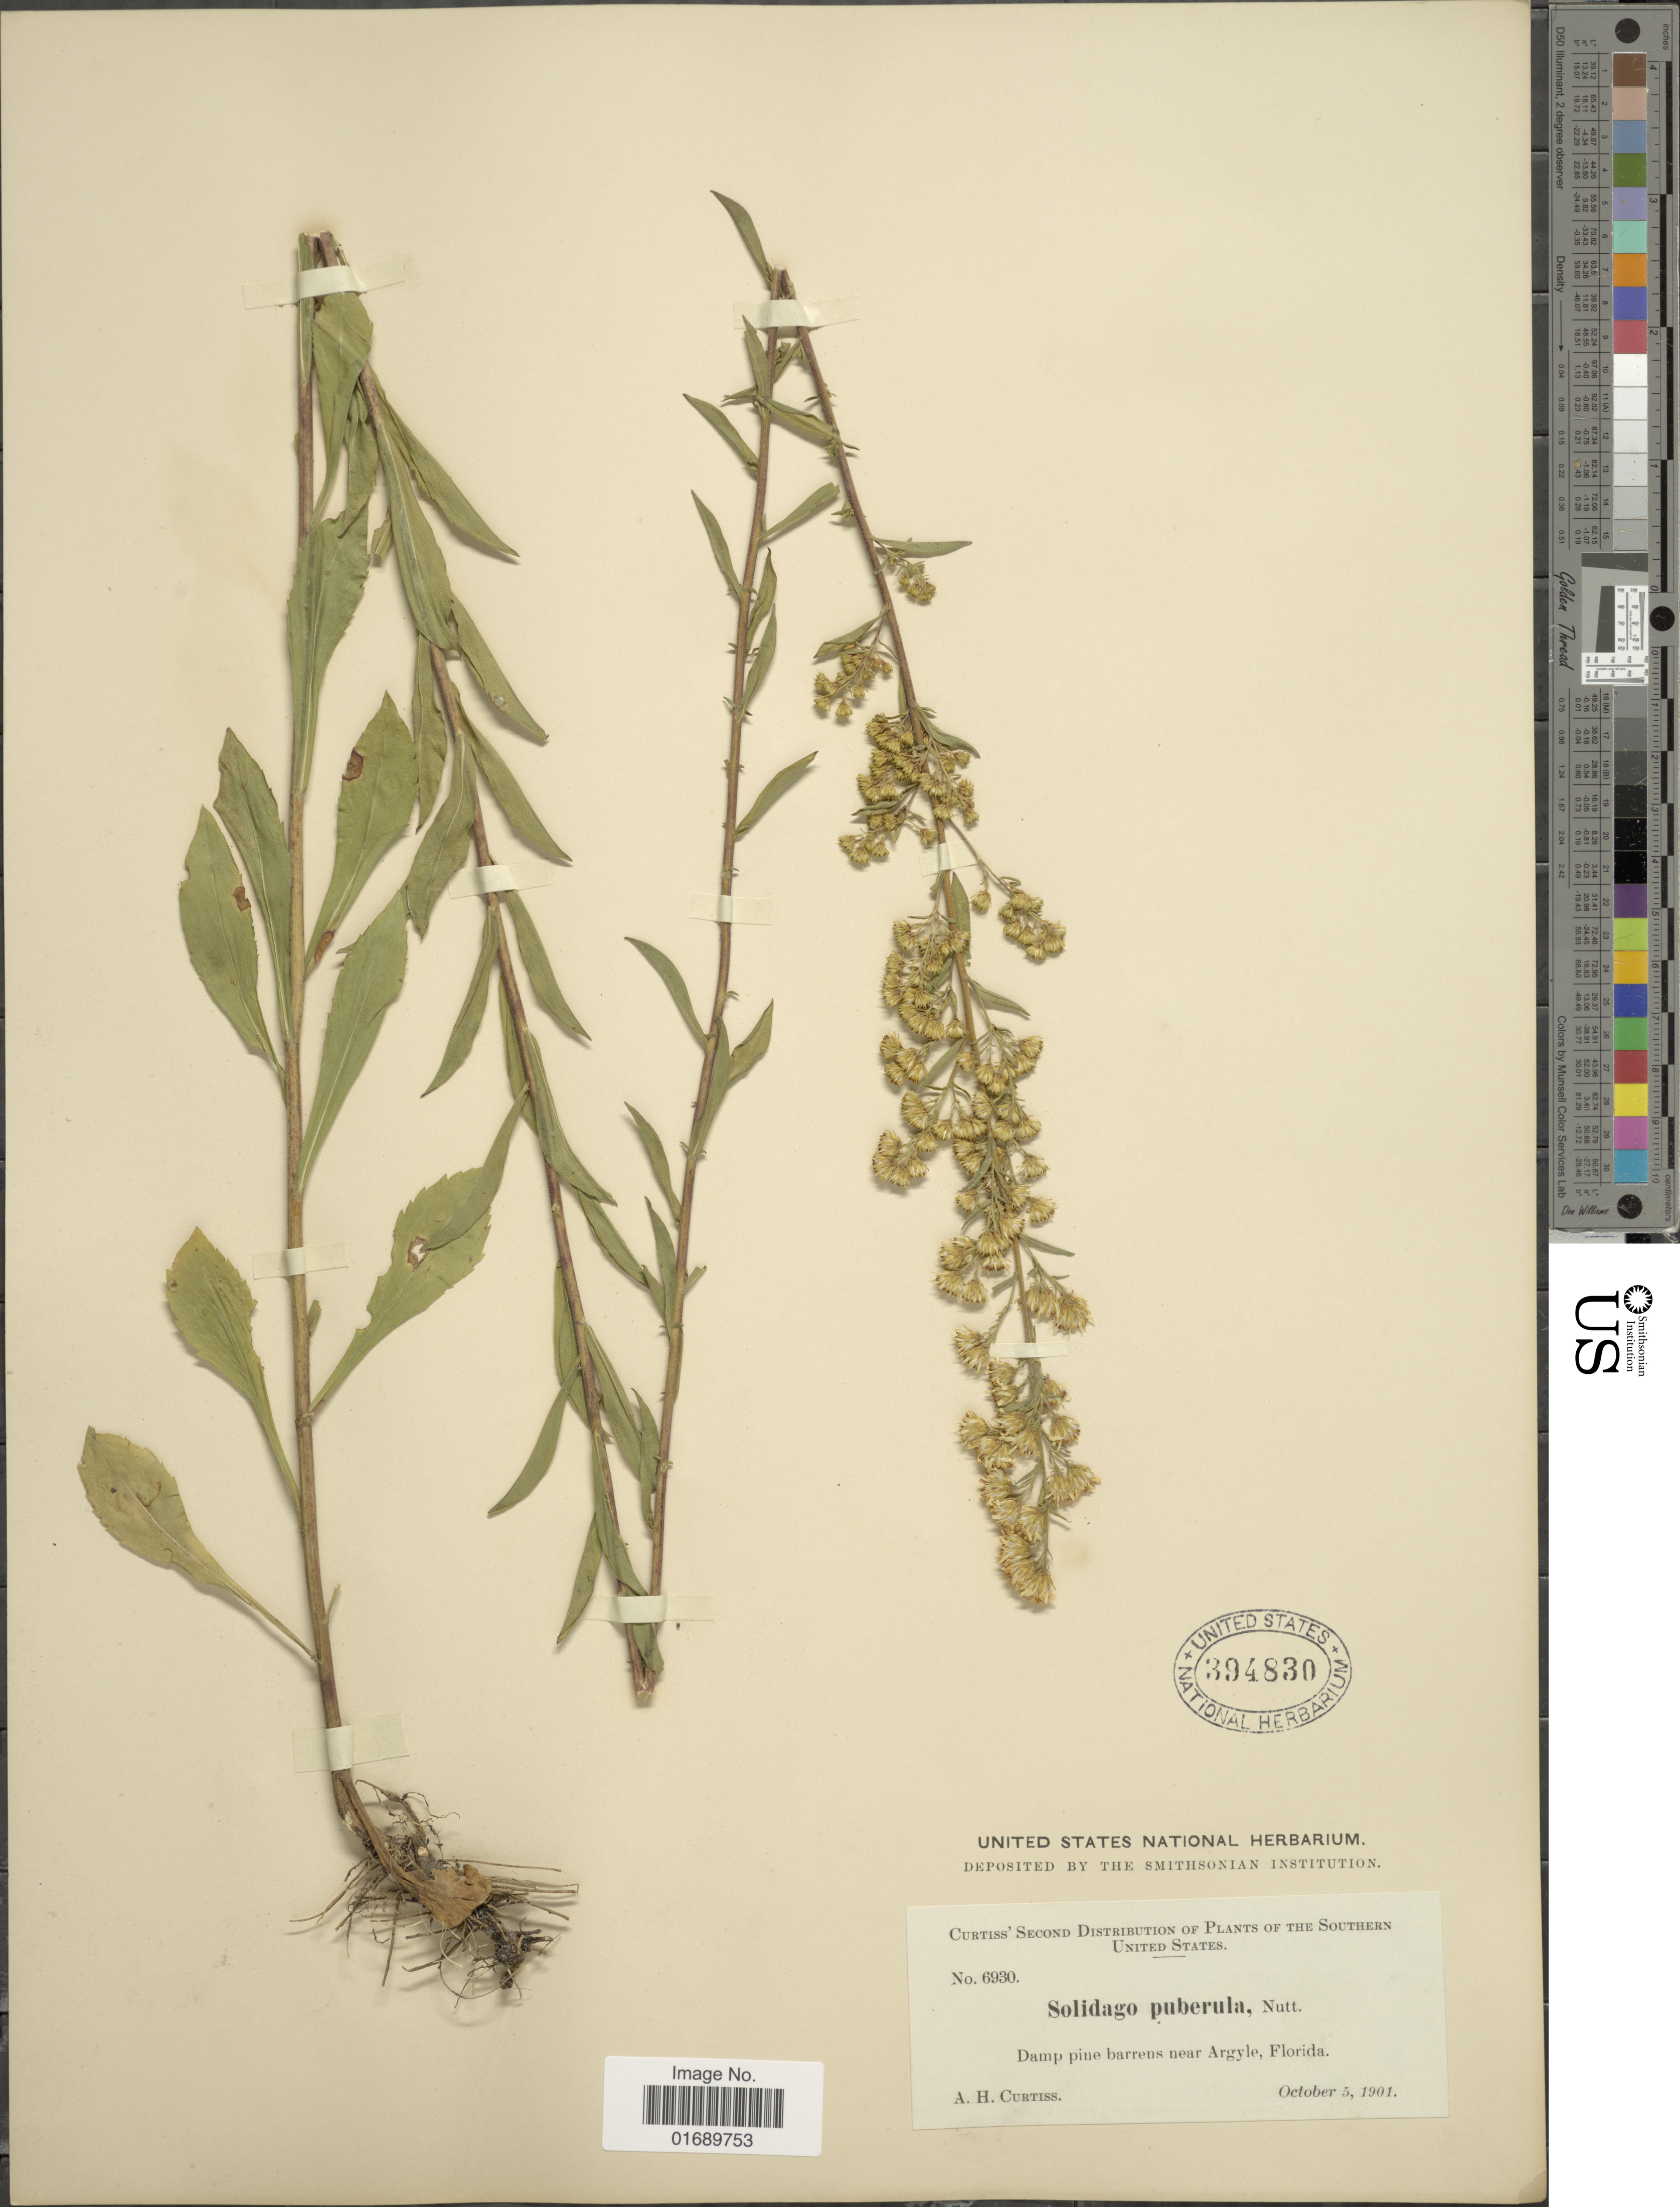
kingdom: Plantae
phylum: Tracheophyta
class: Magnoliopsida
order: Asterales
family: Asteraceae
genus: Solidago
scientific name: Solidago puberula var. pulverulenta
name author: (Nutt.) Chapman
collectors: A. H. Curtiss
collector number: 6930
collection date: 1901-10-05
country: United States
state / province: Florida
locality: Southern United States, Damp pine barrens near Argyle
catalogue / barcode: US 394830